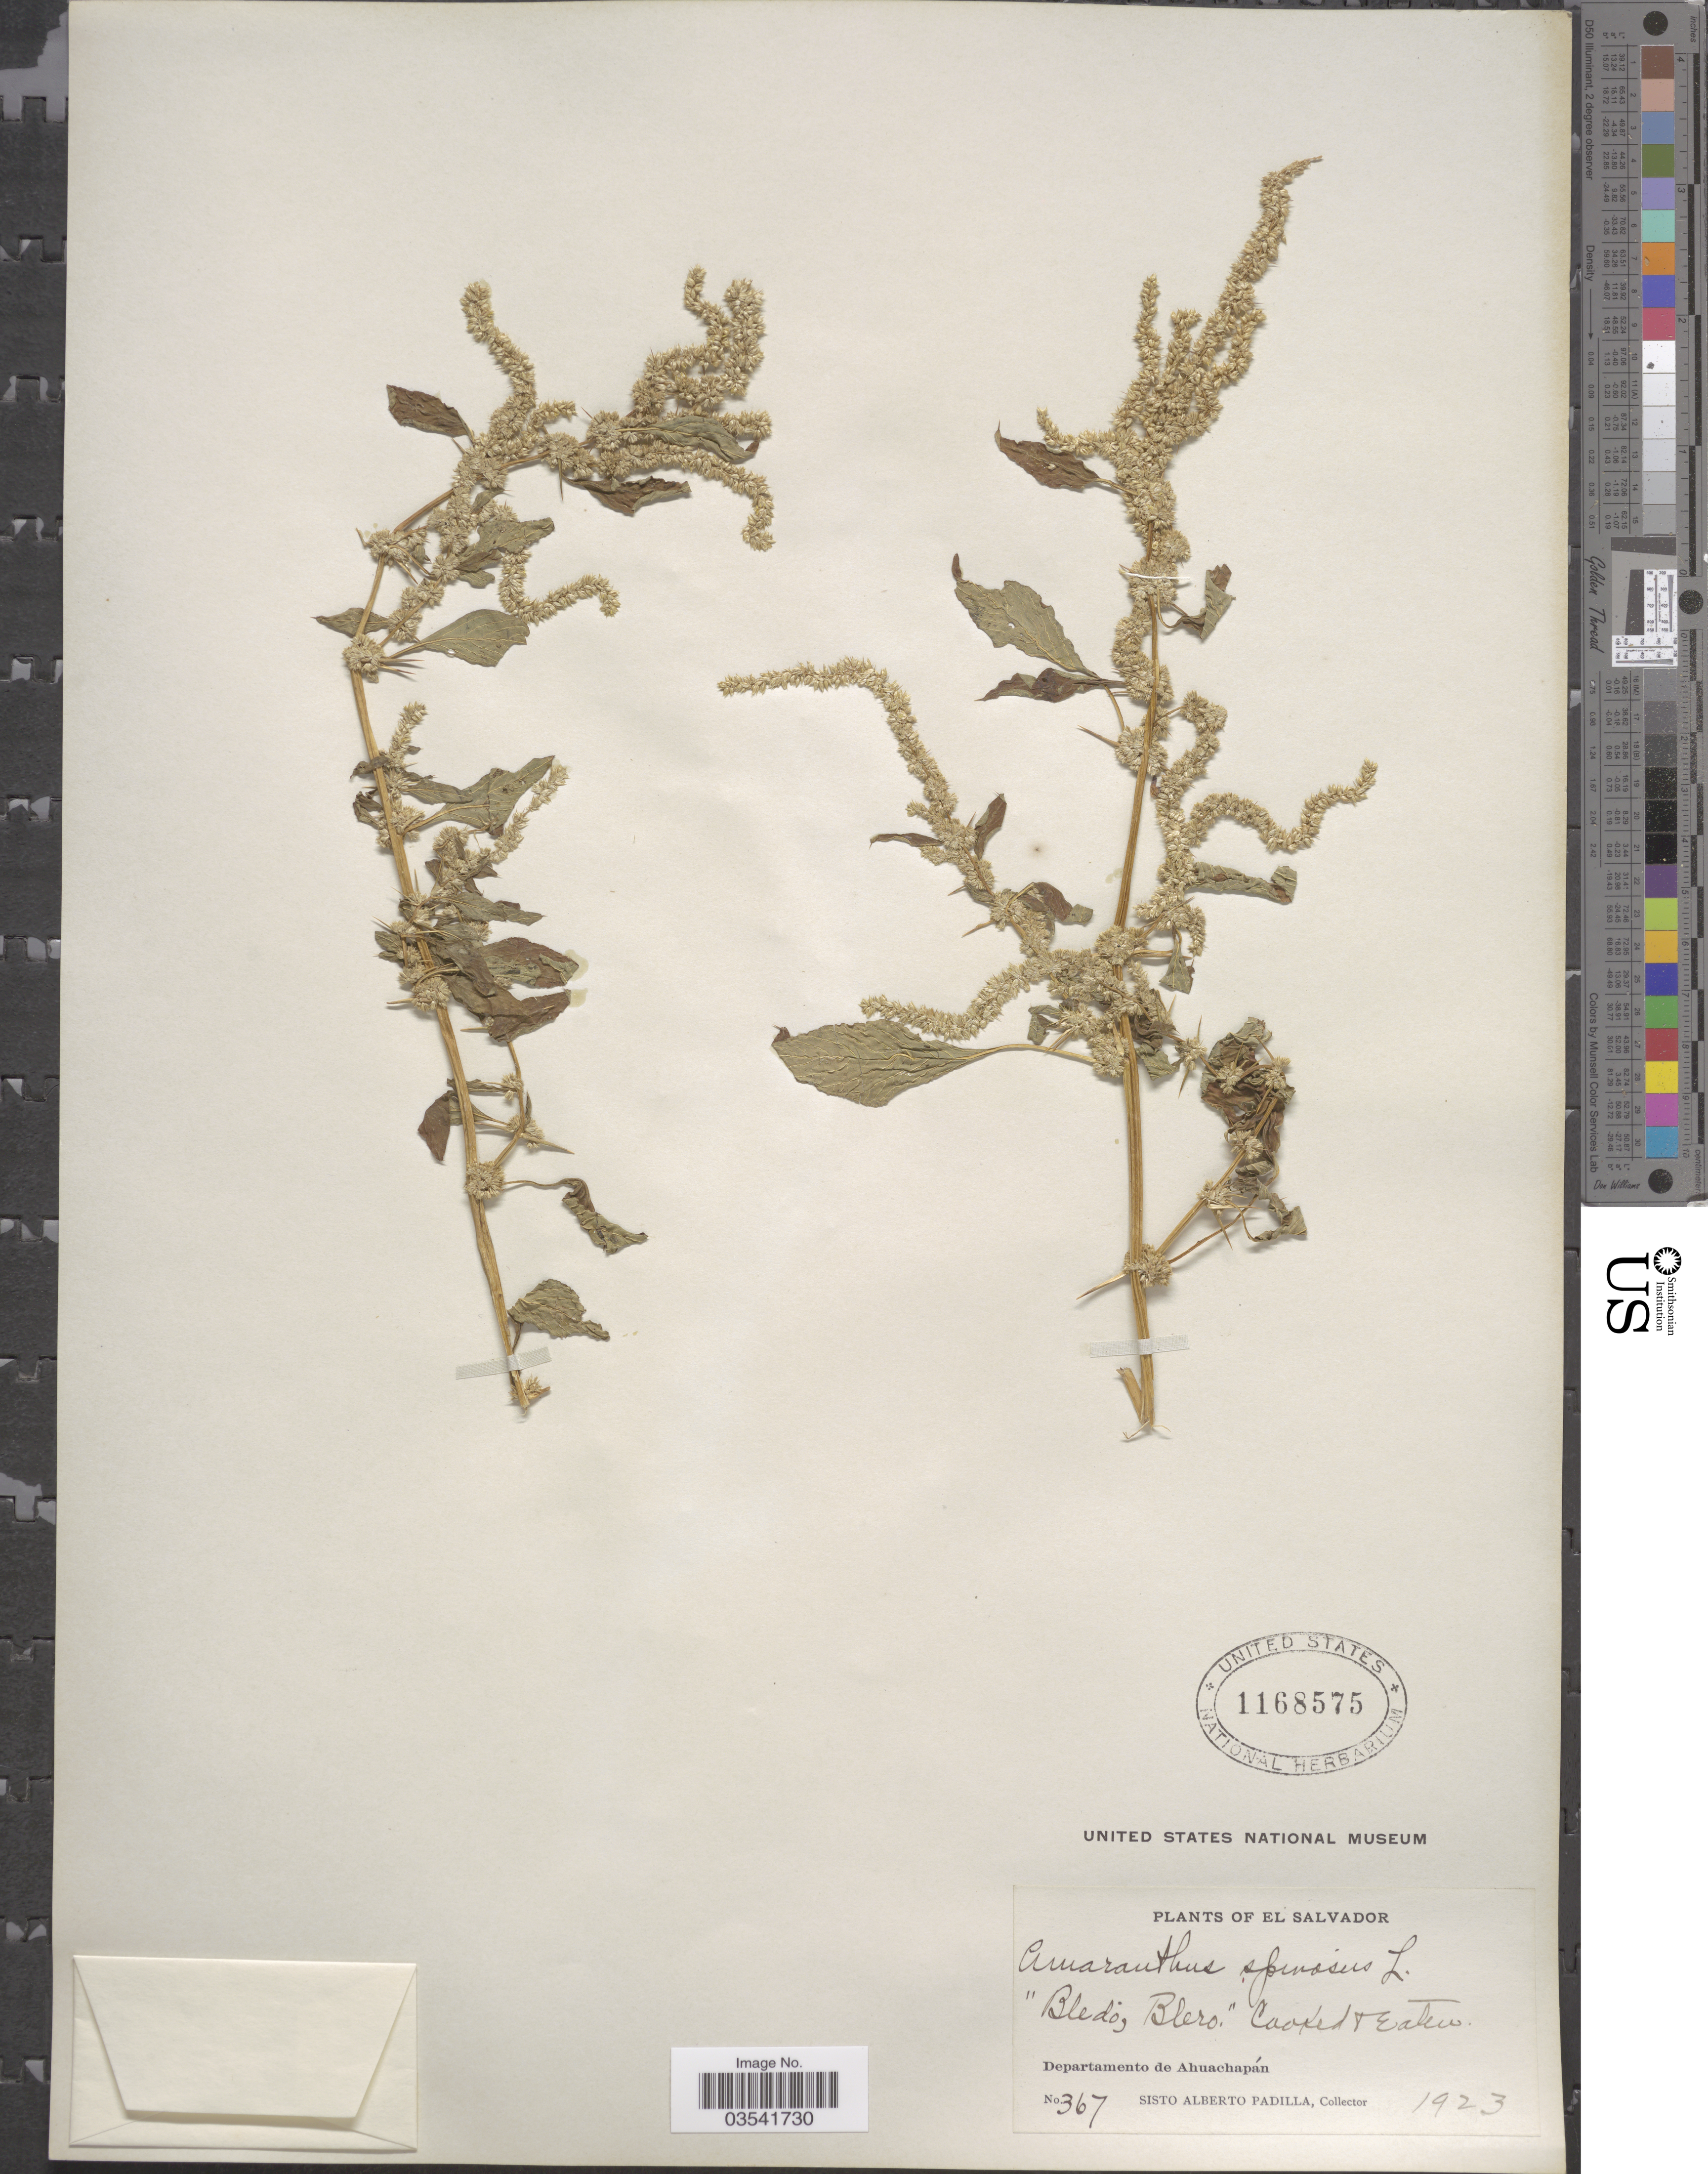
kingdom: Plantae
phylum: Tracheophyta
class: Magnoliopsida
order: Caryophyllales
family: Amaranthaceae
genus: Amaranthus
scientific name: Amaranthus spinosus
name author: L.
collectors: S. A. Padilla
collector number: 367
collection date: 1923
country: El Salvador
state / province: Ahuachapan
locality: Departamento de Ahuachapán.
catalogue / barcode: US 1168575